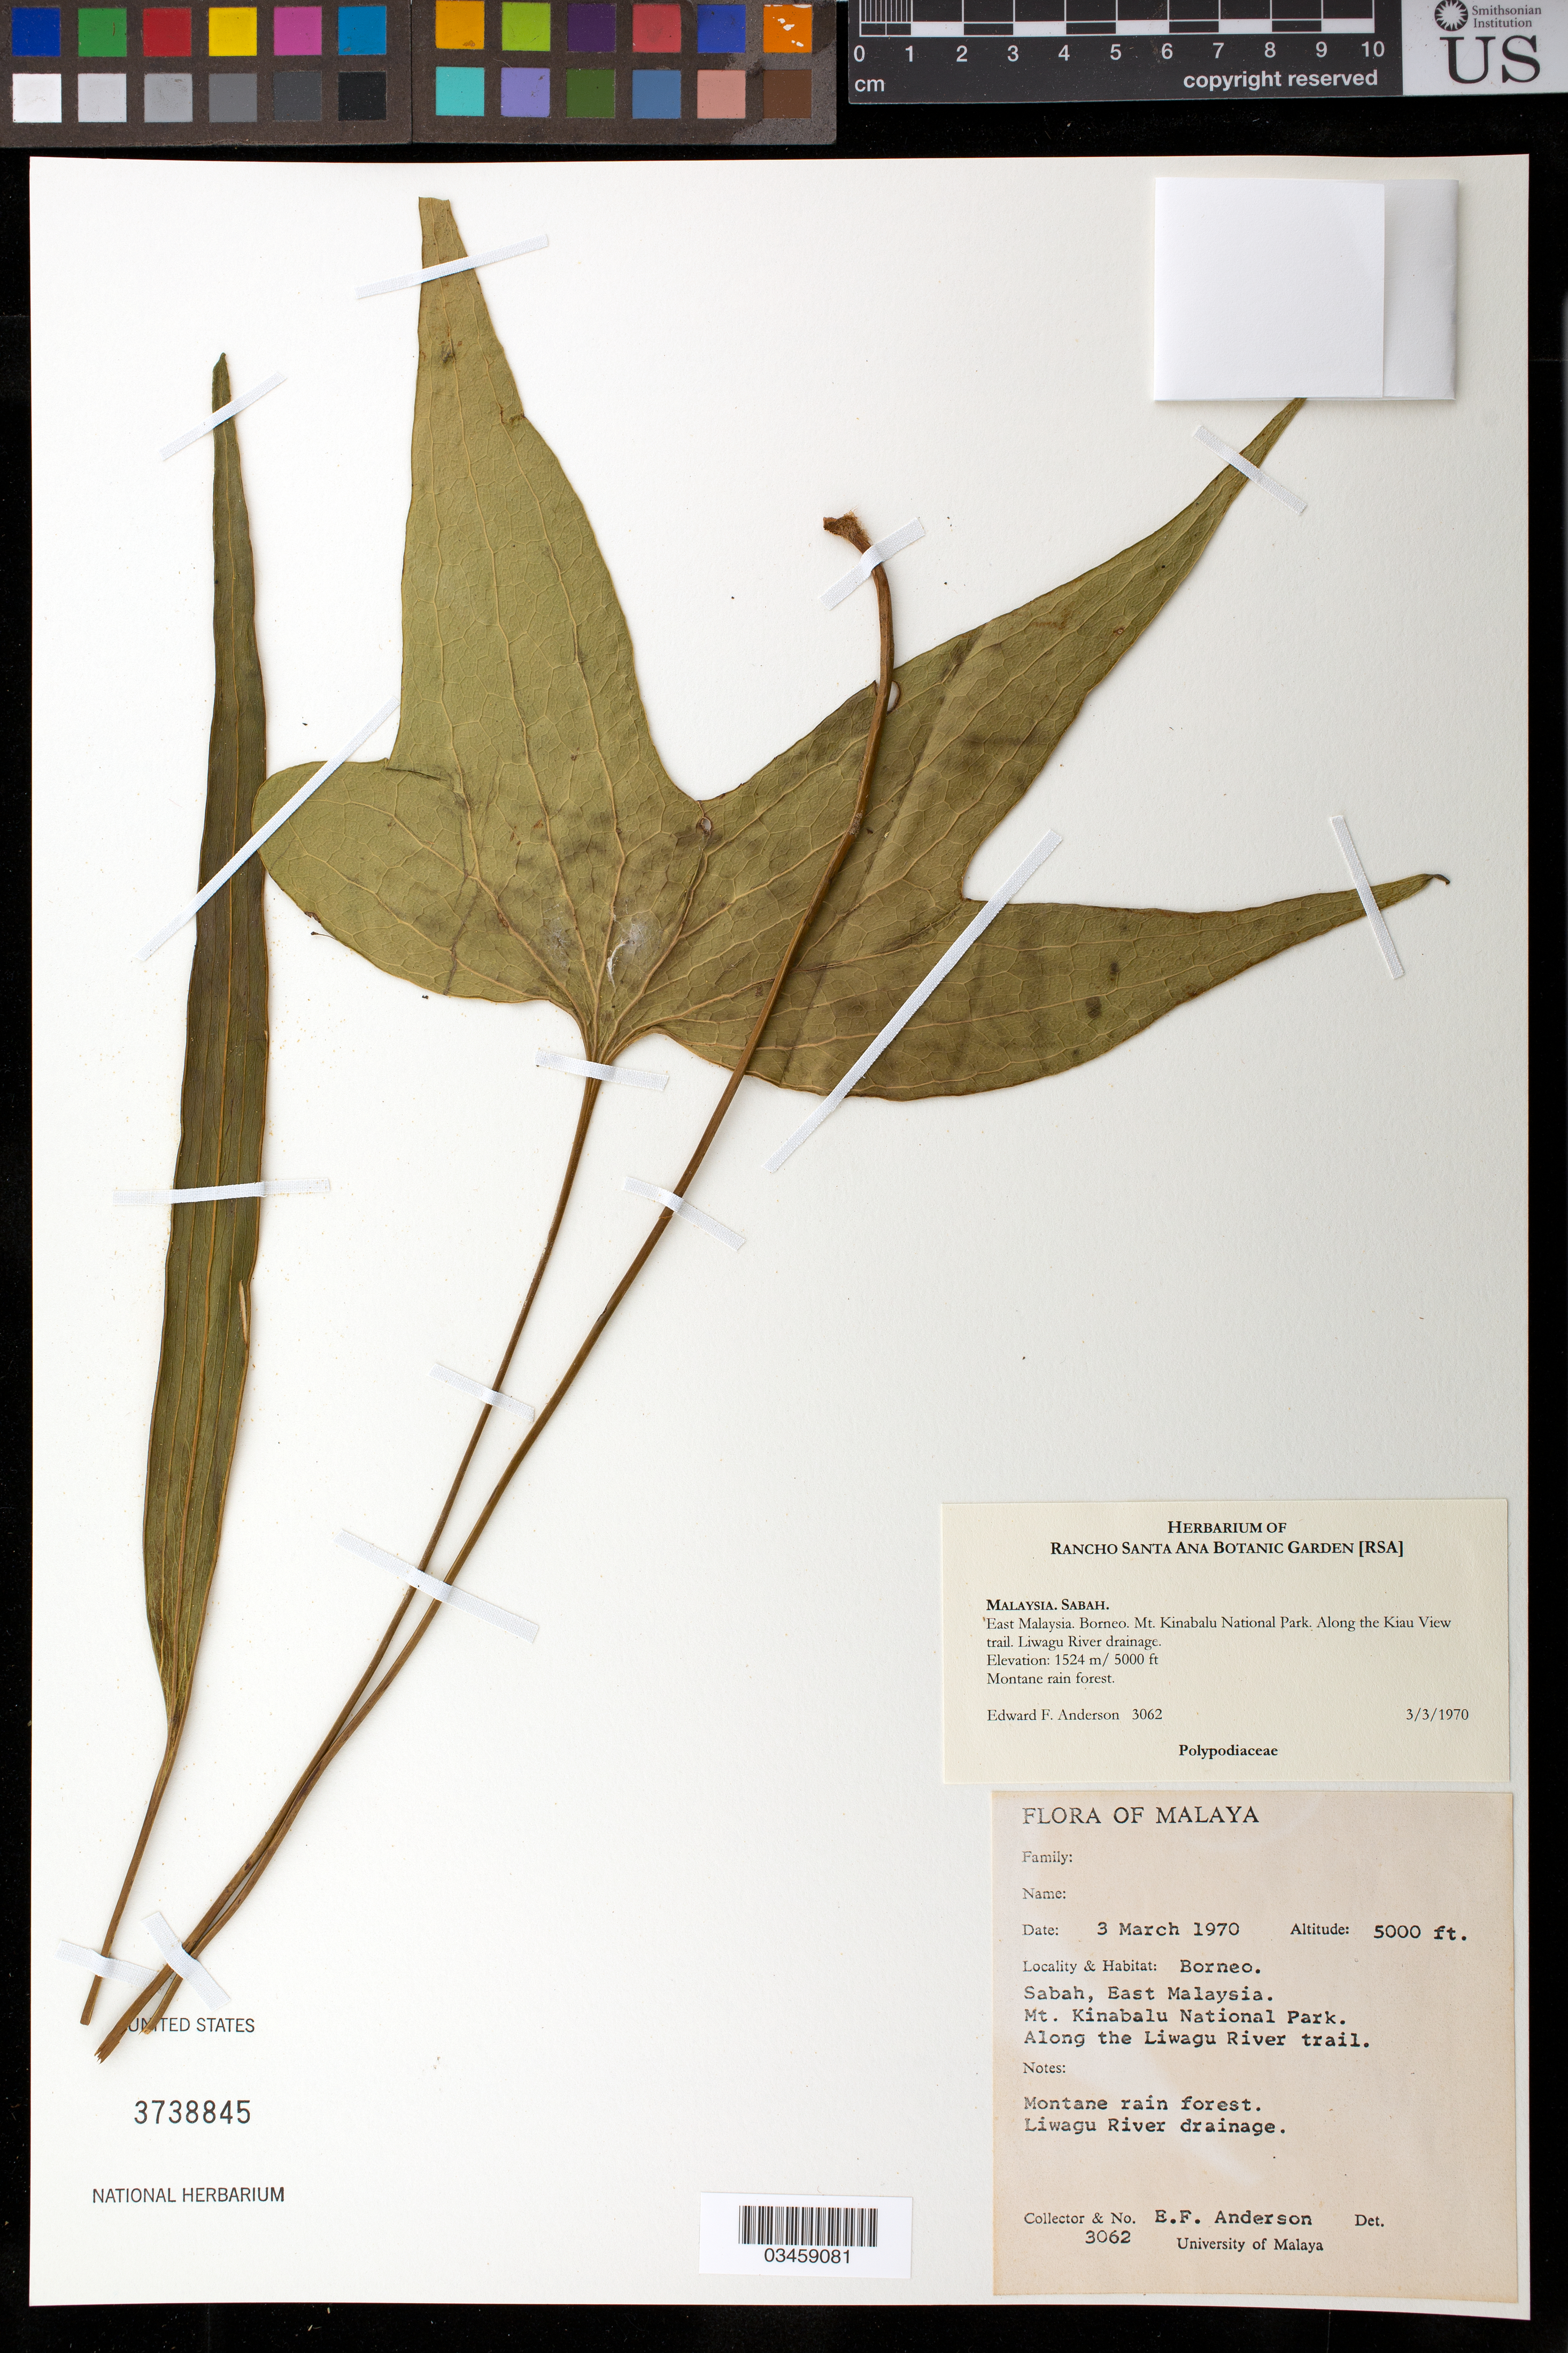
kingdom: Plantae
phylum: Tracheophyta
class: Polypodiopsida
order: Gleicheniales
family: Dipteridaceae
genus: Cheiropleuria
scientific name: Cheiropleuria bicuspis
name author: (Blume) C. Presl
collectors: B. F. Anderson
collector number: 3062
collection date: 1970-03-03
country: Malaysia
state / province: Sabah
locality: Malaya, Borneo, Sabah, East Malaysia. Mt. Kinabalu National Park, along the Liwagu River trail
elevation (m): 1524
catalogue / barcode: US 3738845